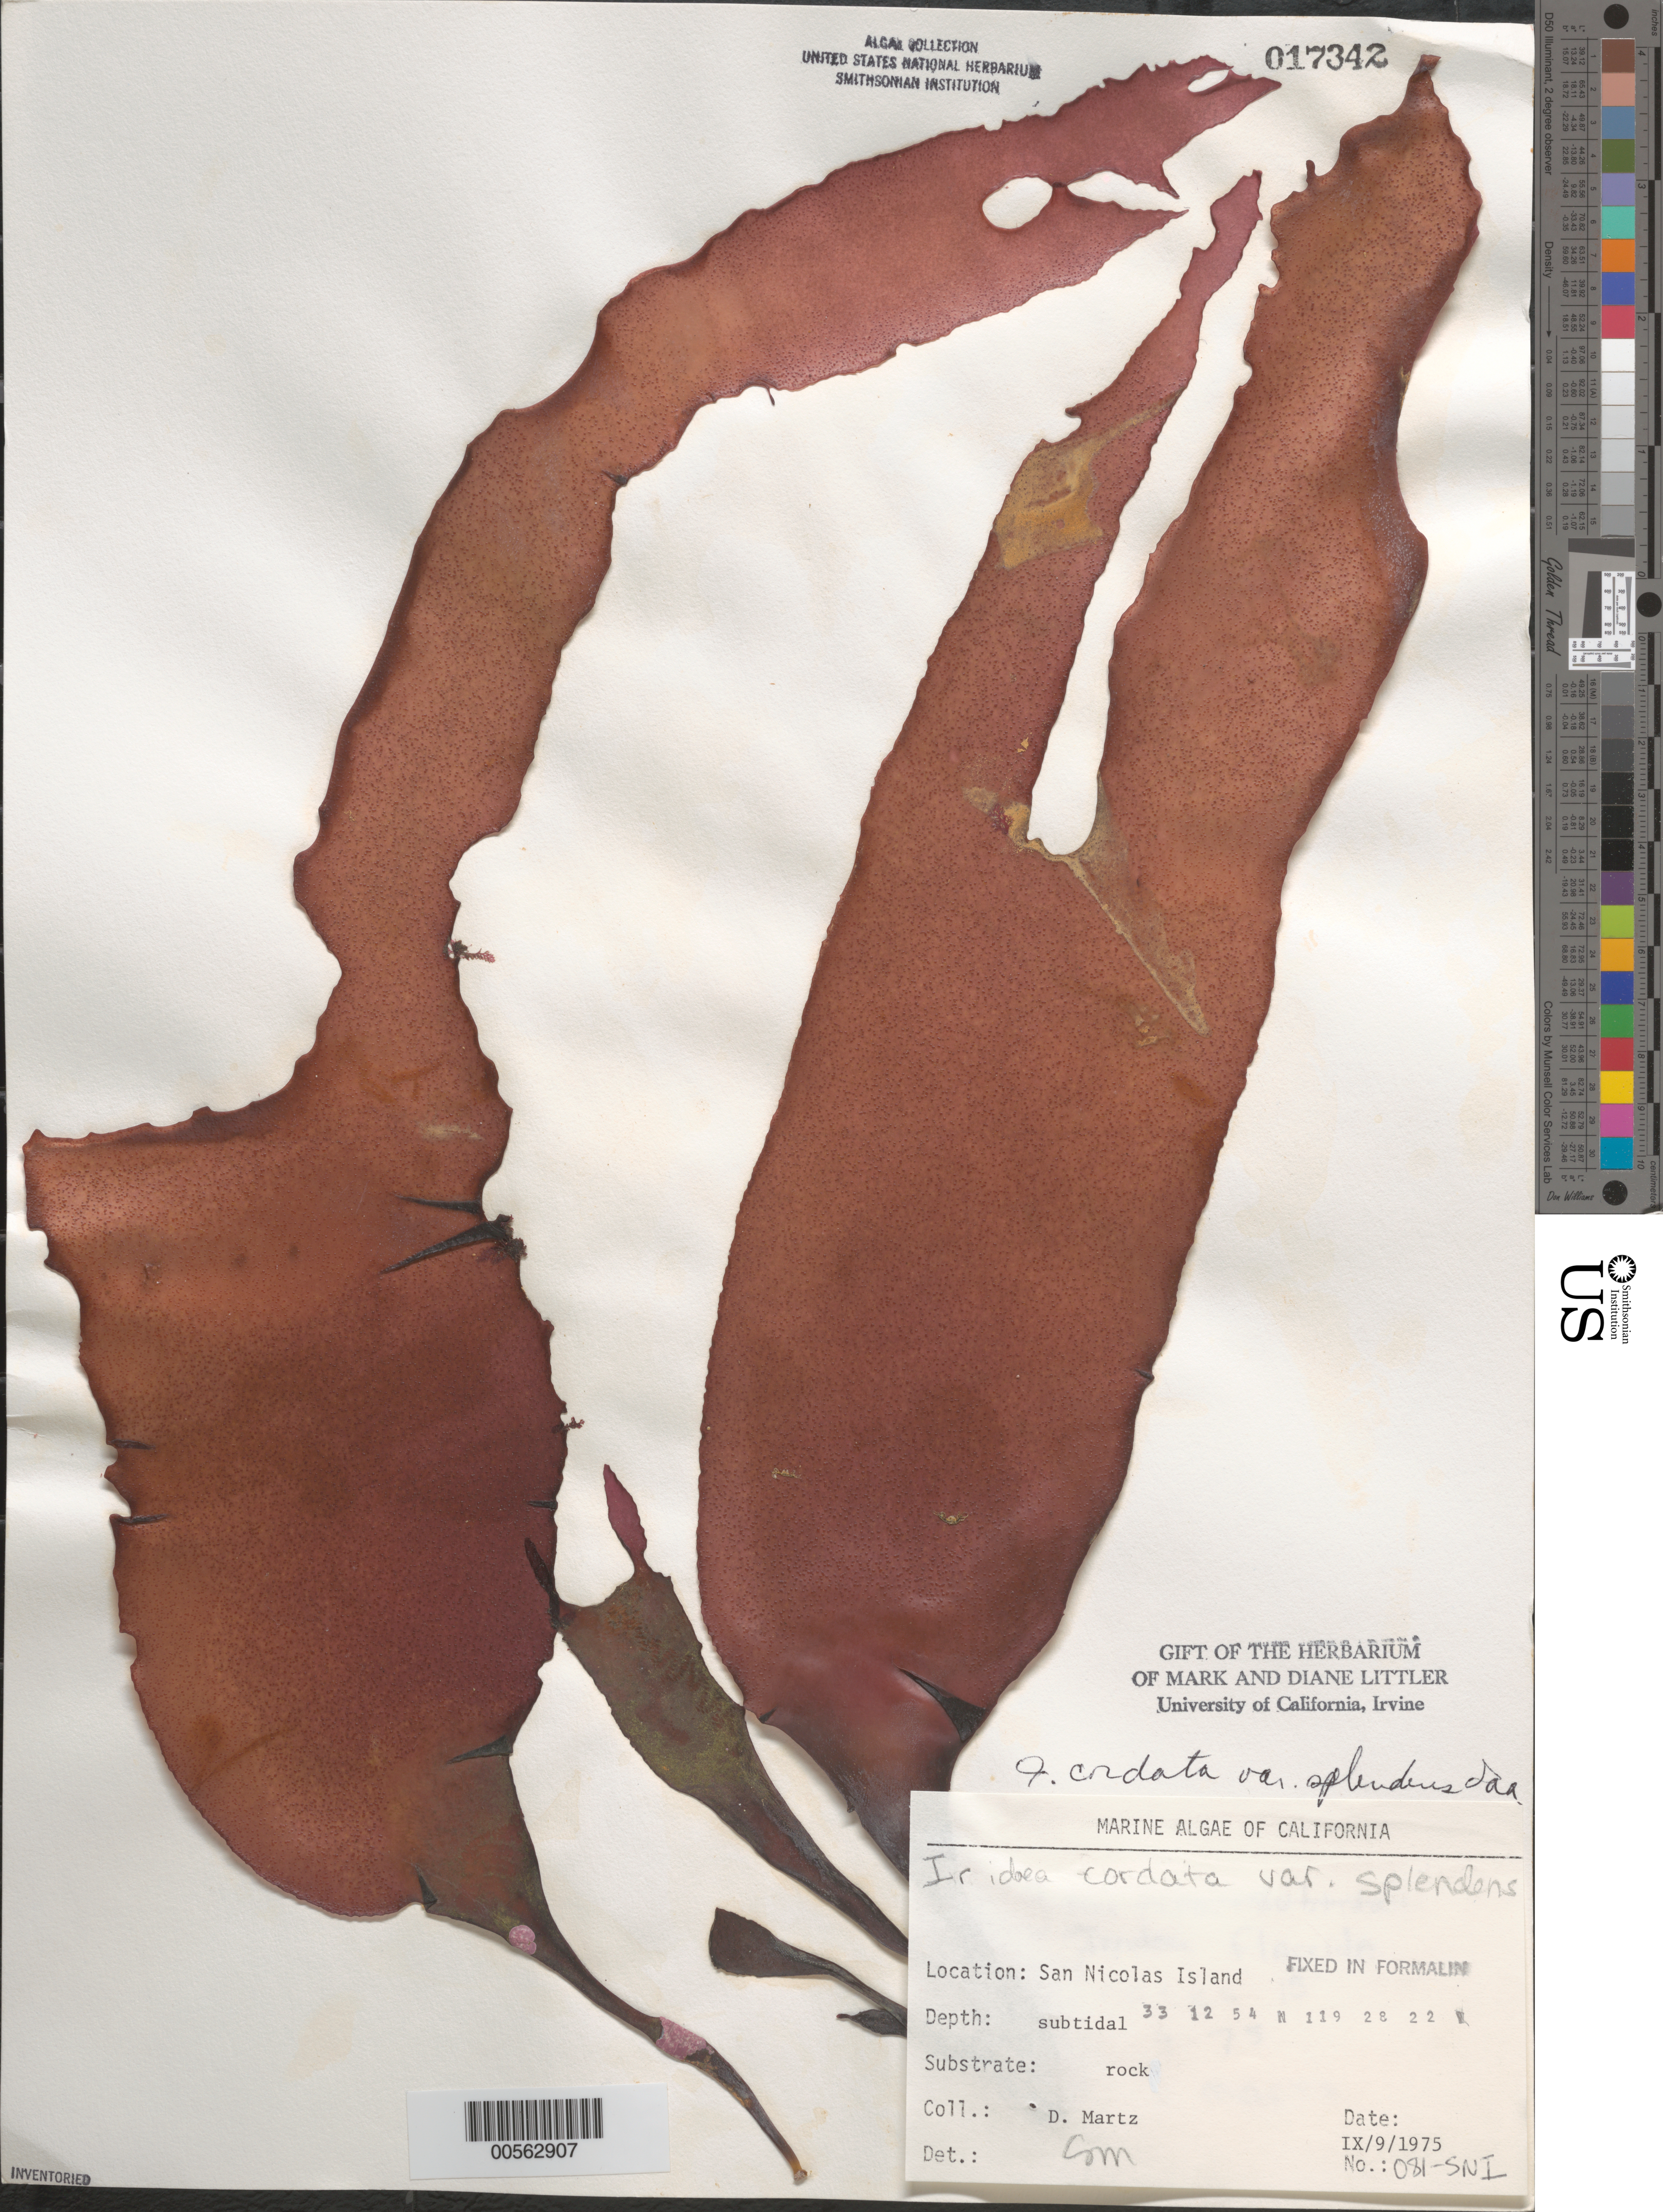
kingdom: Plantae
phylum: Rhodophyta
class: Florideophyceae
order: Gigartinales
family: Gigartinaceae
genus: Iridaea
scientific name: Iridaea cordata var. splendens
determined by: Abbott, Isabella A.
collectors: D. Martz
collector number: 081-sni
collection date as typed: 09 Sep 1975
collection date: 1975-09-09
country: United States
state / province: California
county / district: Ventura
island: San Nicolas Island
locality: Dutch Harbor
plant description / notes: BLM-SOCALBIGHT Rocky Intertidal Survey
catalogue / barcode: US 17342